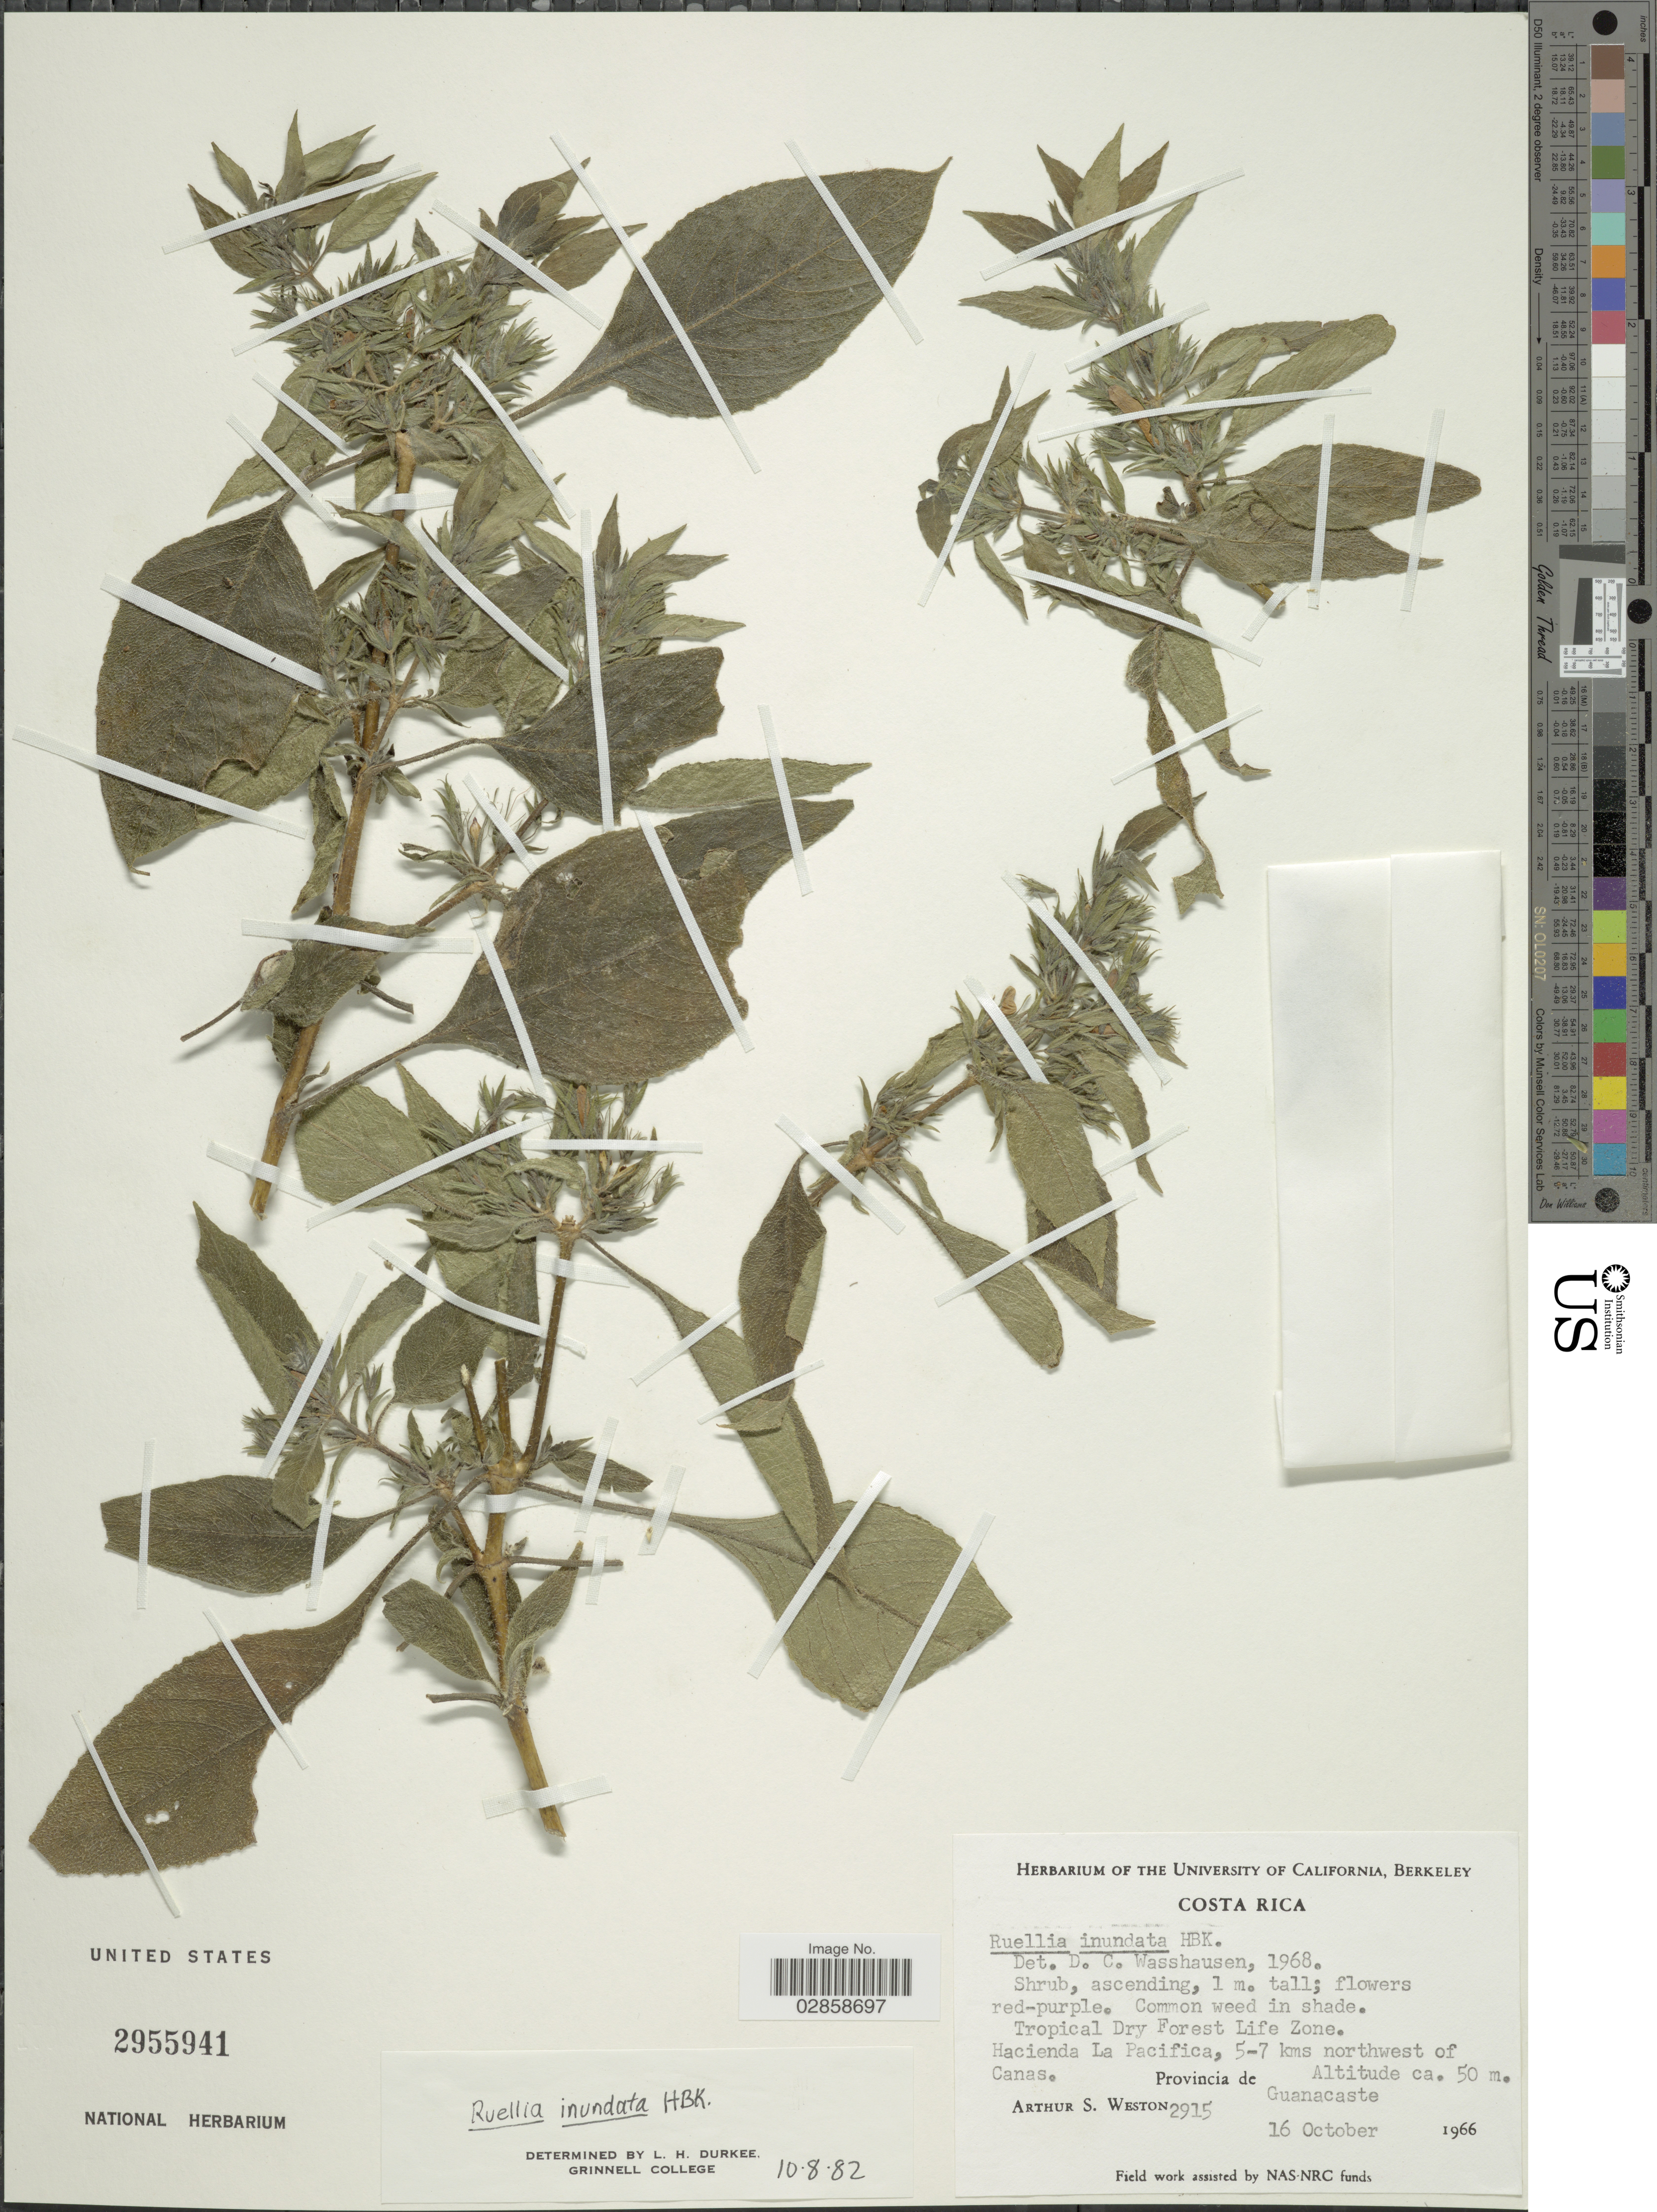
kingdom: Plantae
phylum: Tracheophyta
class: Magnoliopsida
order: Lamiales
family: Acanthaceae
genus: Ruellia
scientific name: Ruellia inundata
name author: Kunth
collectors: A. Weston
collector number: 2915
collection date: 1966-10-16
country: Costa Rica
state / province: Guanacaste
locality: Hacienda La Pacifica, 5-7 kms northwest of Canas.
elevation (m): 50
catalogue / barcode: US 2955941